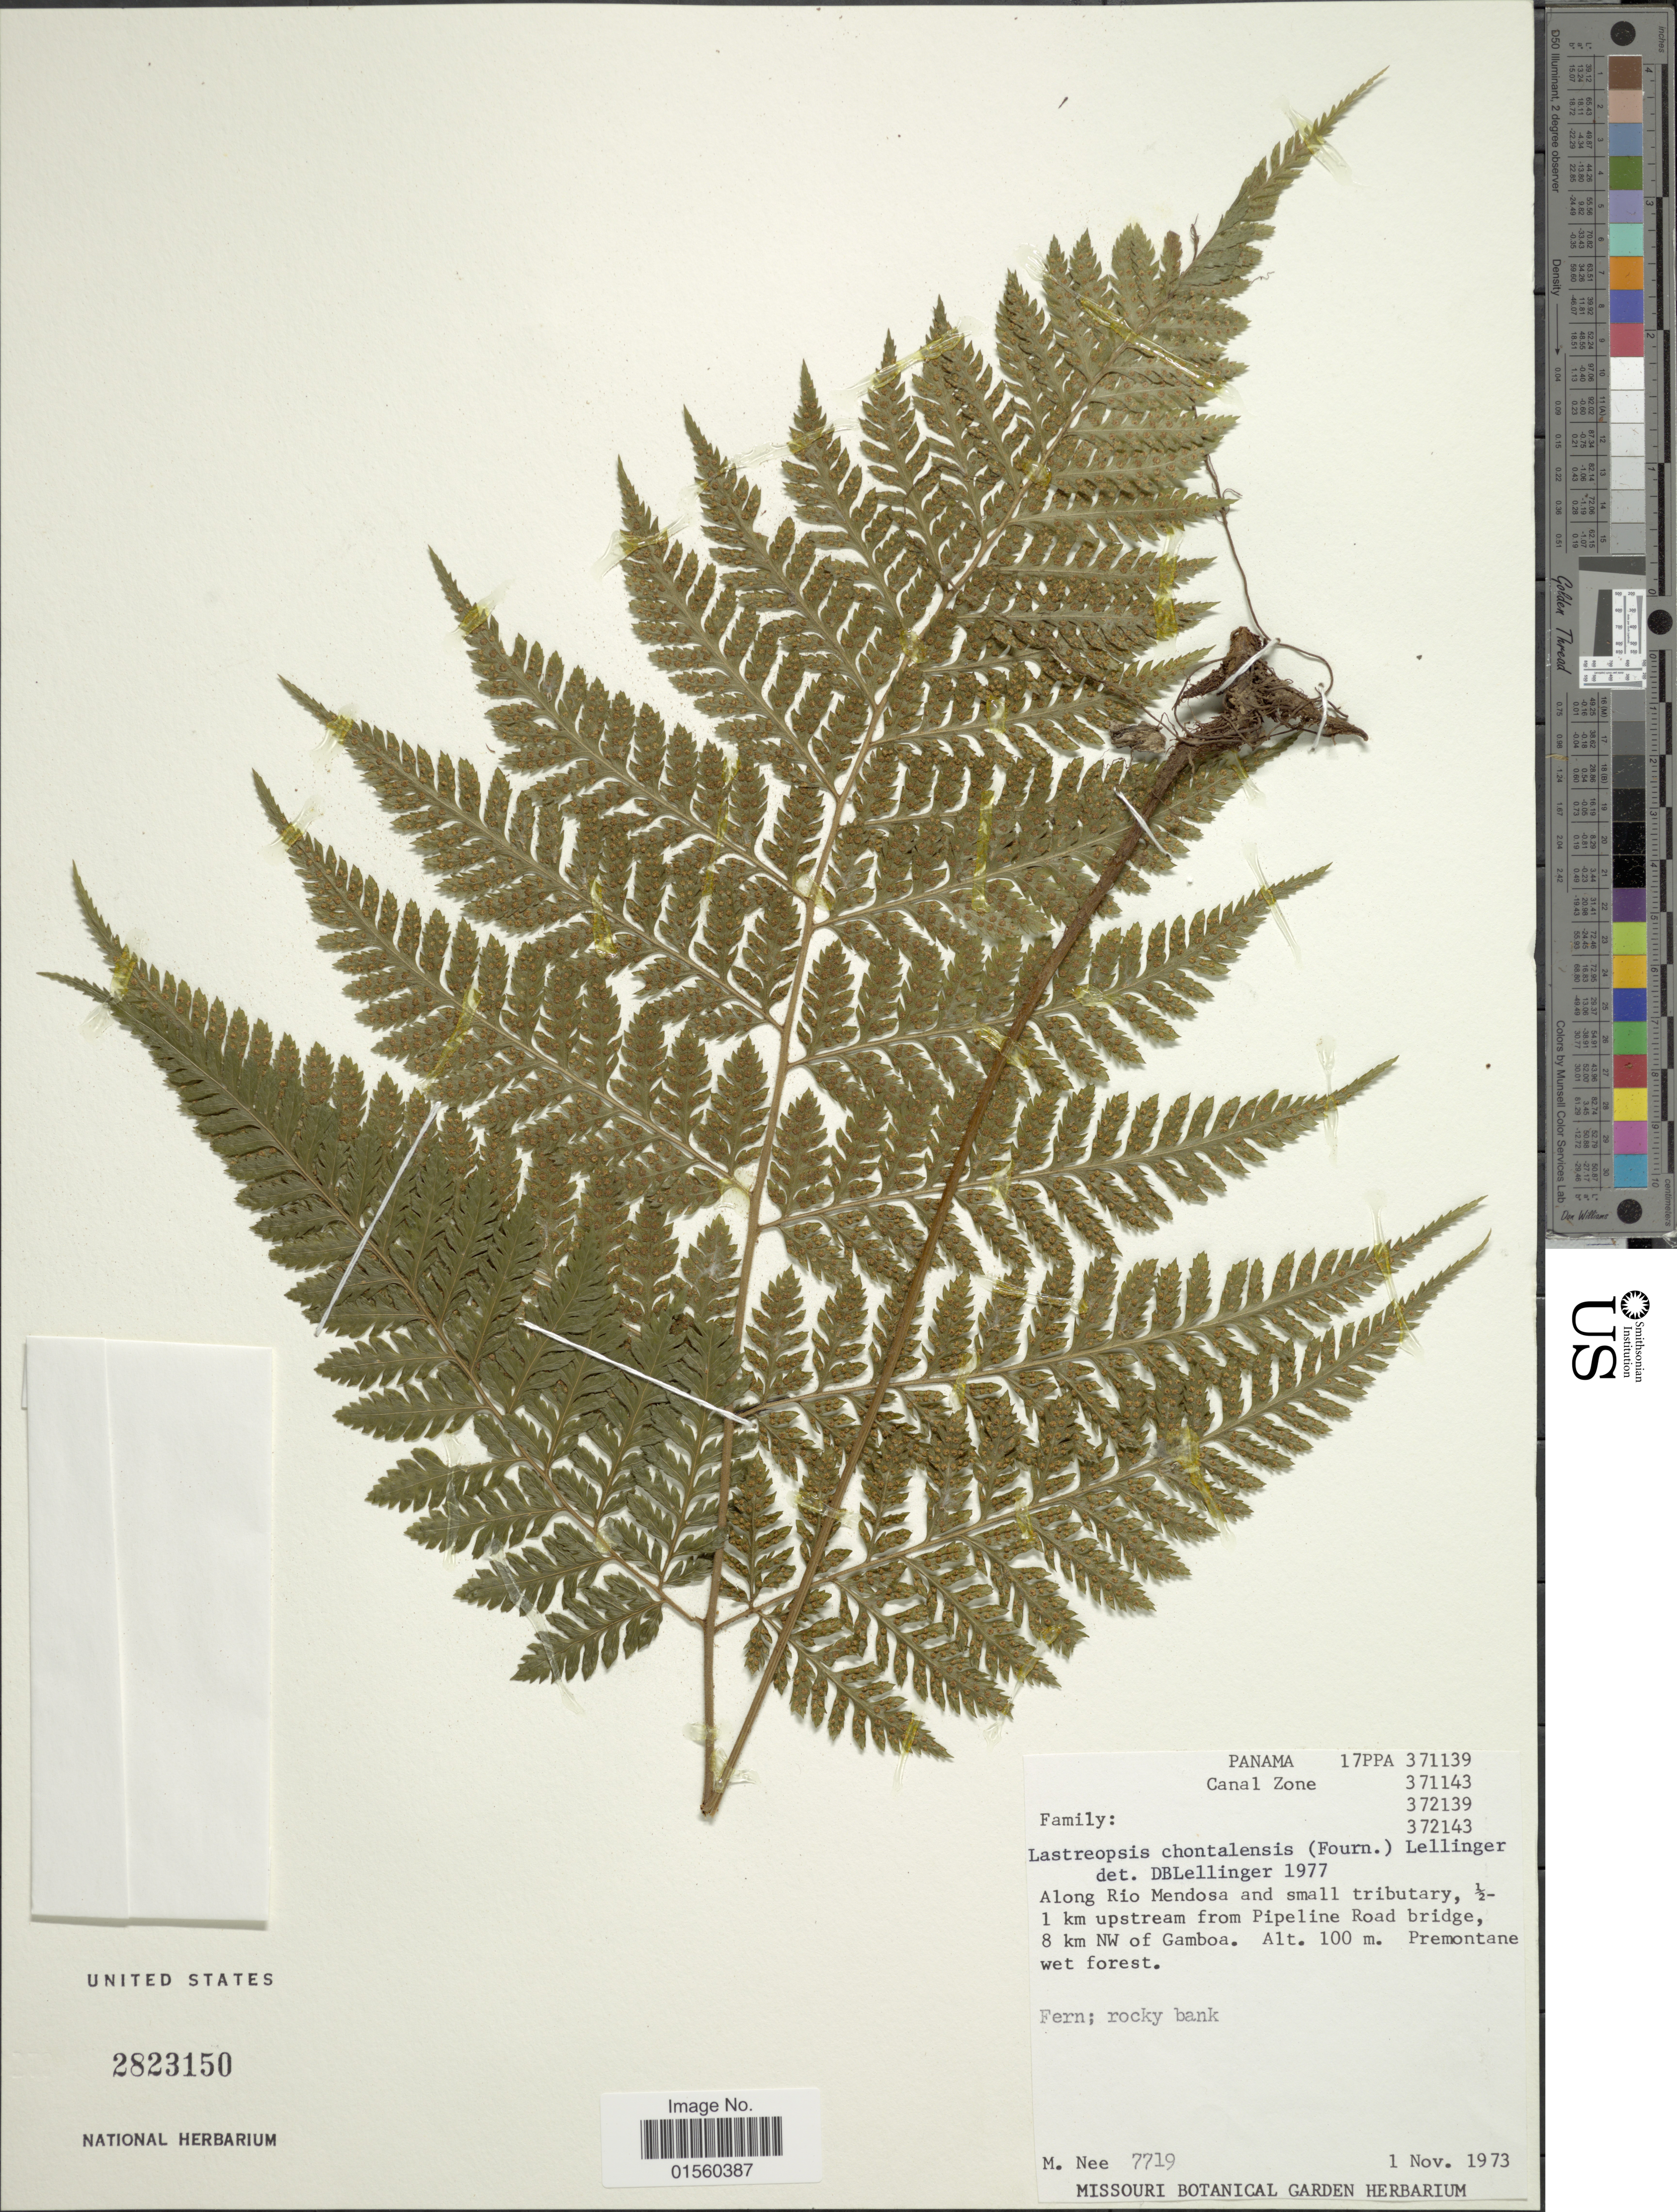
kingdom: Plantae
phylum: Tracheophyta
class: Polypodiopsida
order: Polypodiales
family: Dryopteridaceae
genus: Parapolystichum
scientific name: Parapolystichum excultum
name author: (Mett.) Labiak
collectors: M. Nee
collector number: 7719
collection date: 1973-11-01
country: Panama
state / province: Colón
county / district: Canal Zone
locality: Canal Zone, along Rio Mendosa and small tributary, 1/2-1 km upstream from Pipeline Road bridge, 8 km NW of Gamboa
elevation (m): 100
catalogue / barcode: US 2823150